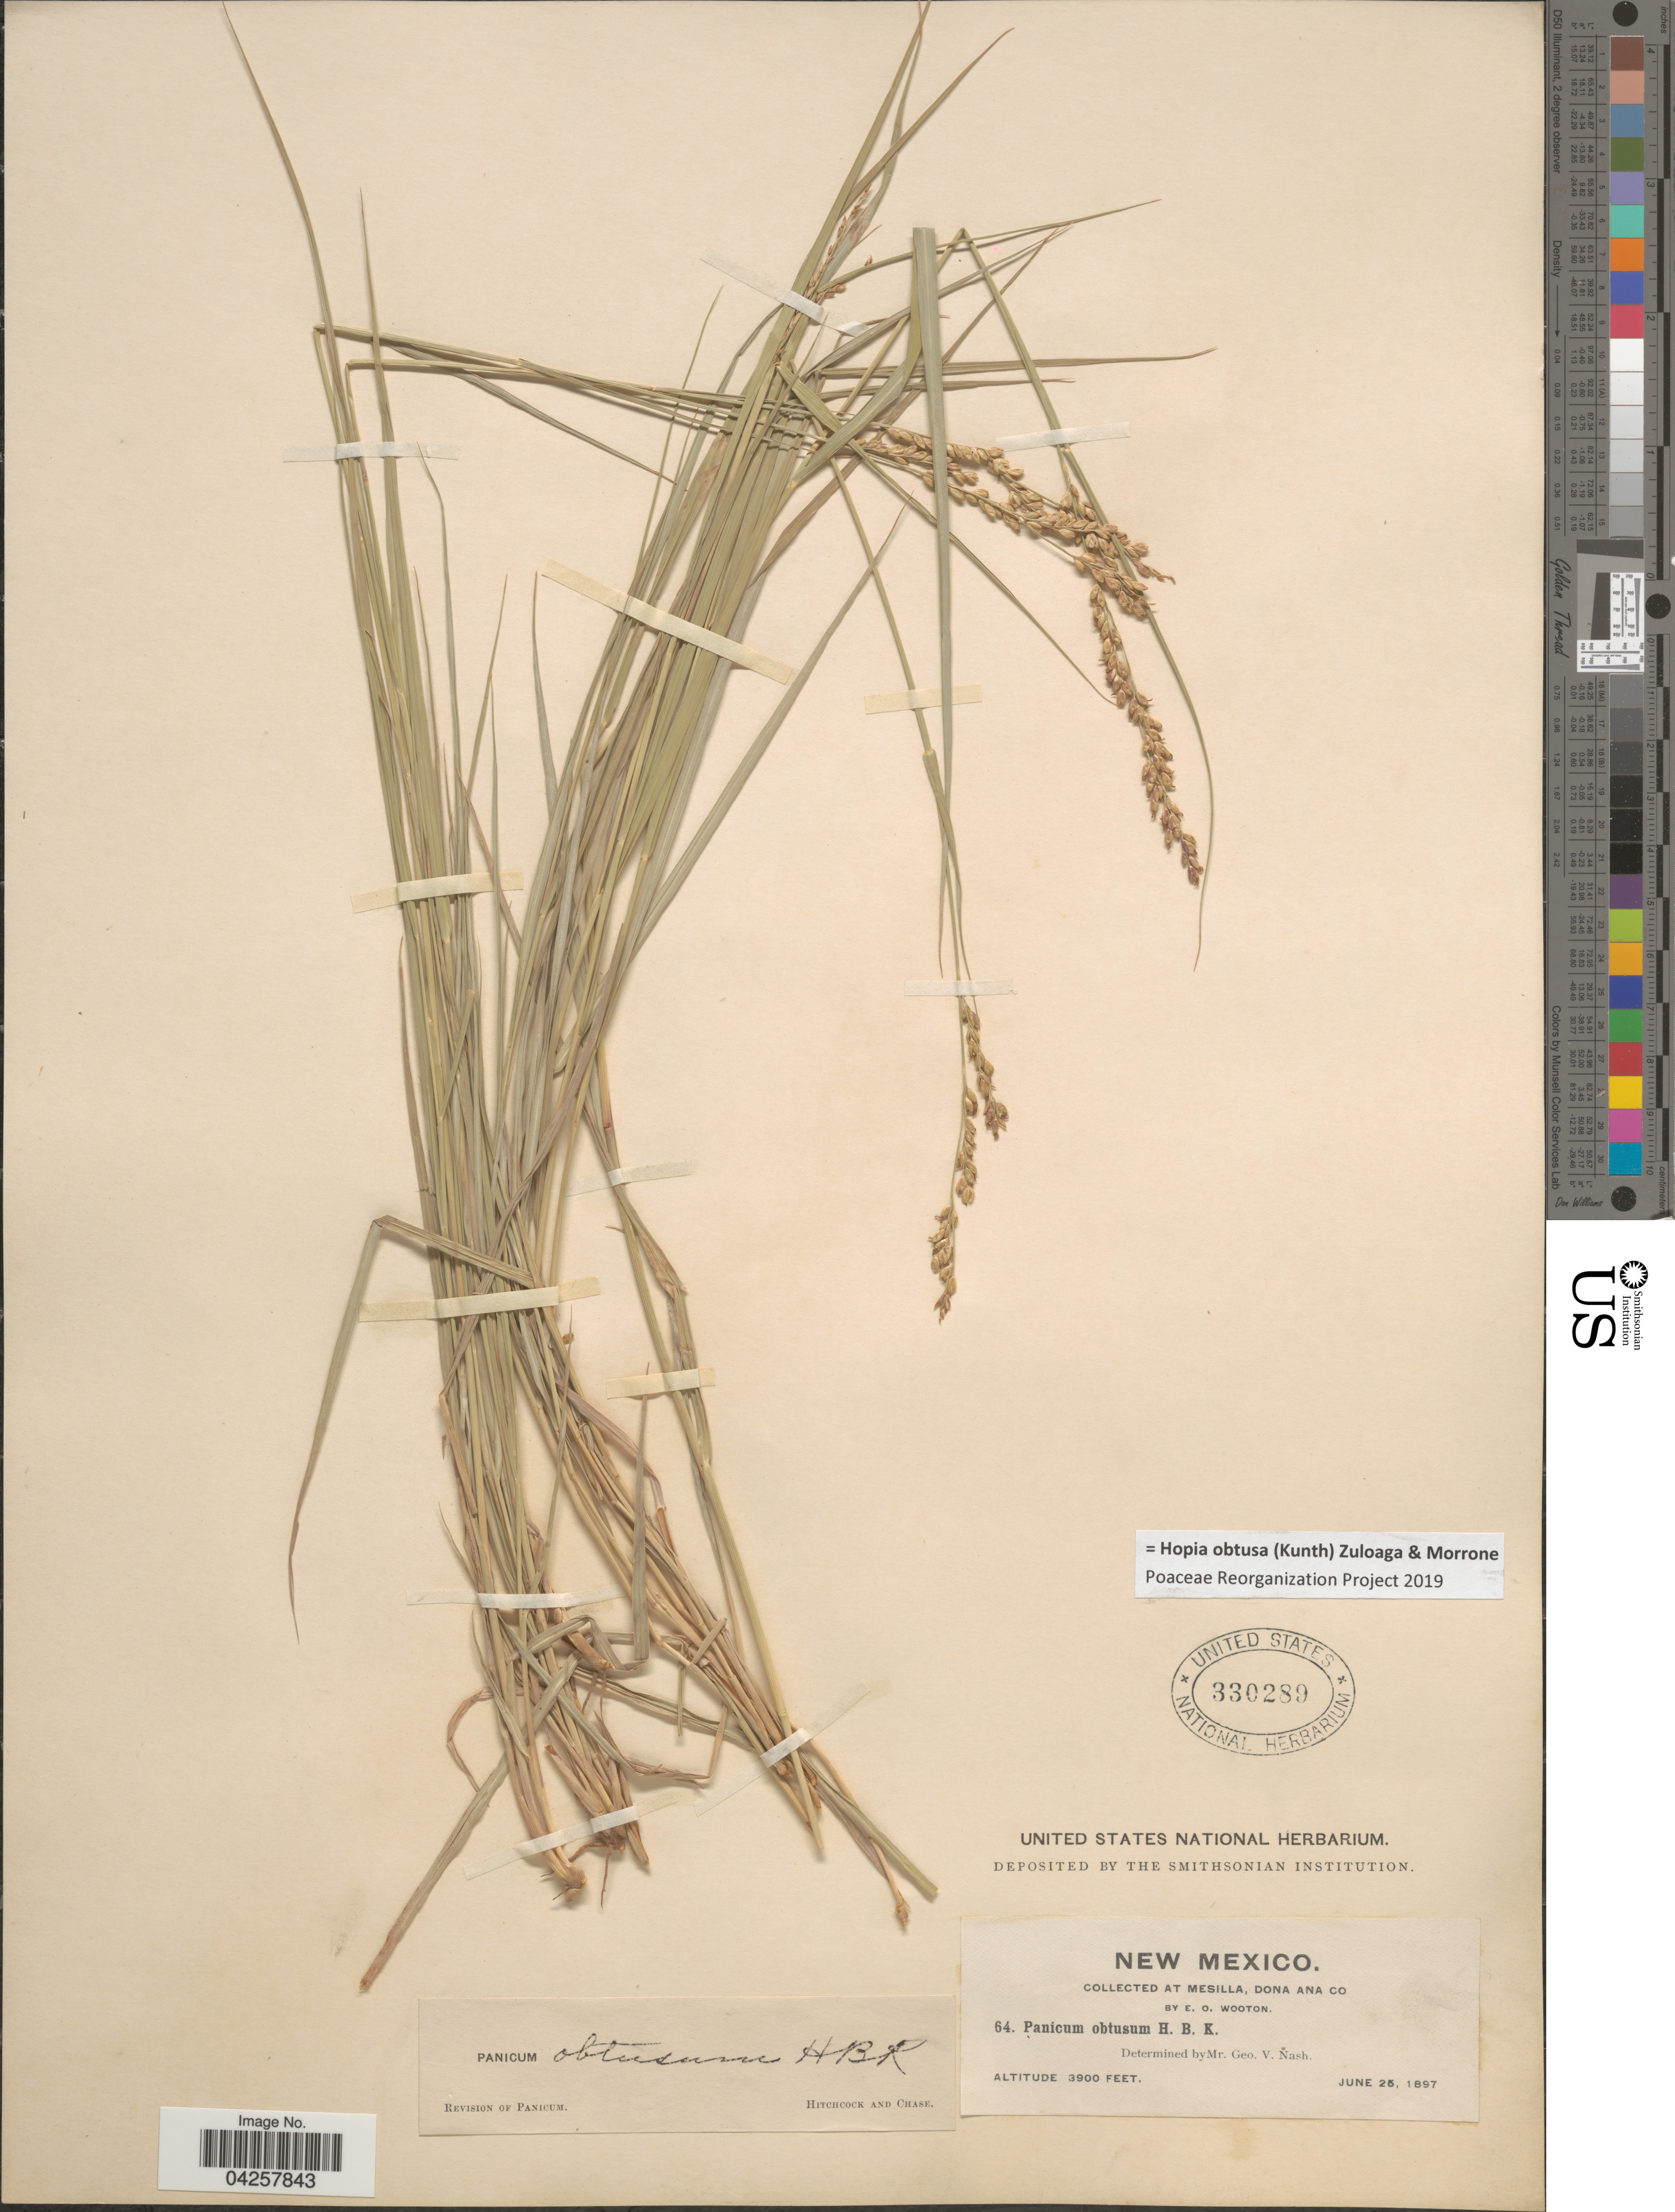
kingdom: Plantae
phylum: Tracheophyta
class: Liliopsida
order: Poales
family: Poaceae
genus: Hopia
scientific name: Hopia obtusa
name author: (Kunth) Zuloaga & Morrone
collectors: E. O. Wooton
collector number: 64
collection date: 1897-06-25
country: United States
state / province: New Mexico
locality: At Mesilla, Dona Ana Co.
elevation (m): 1189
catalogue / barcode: US 330289